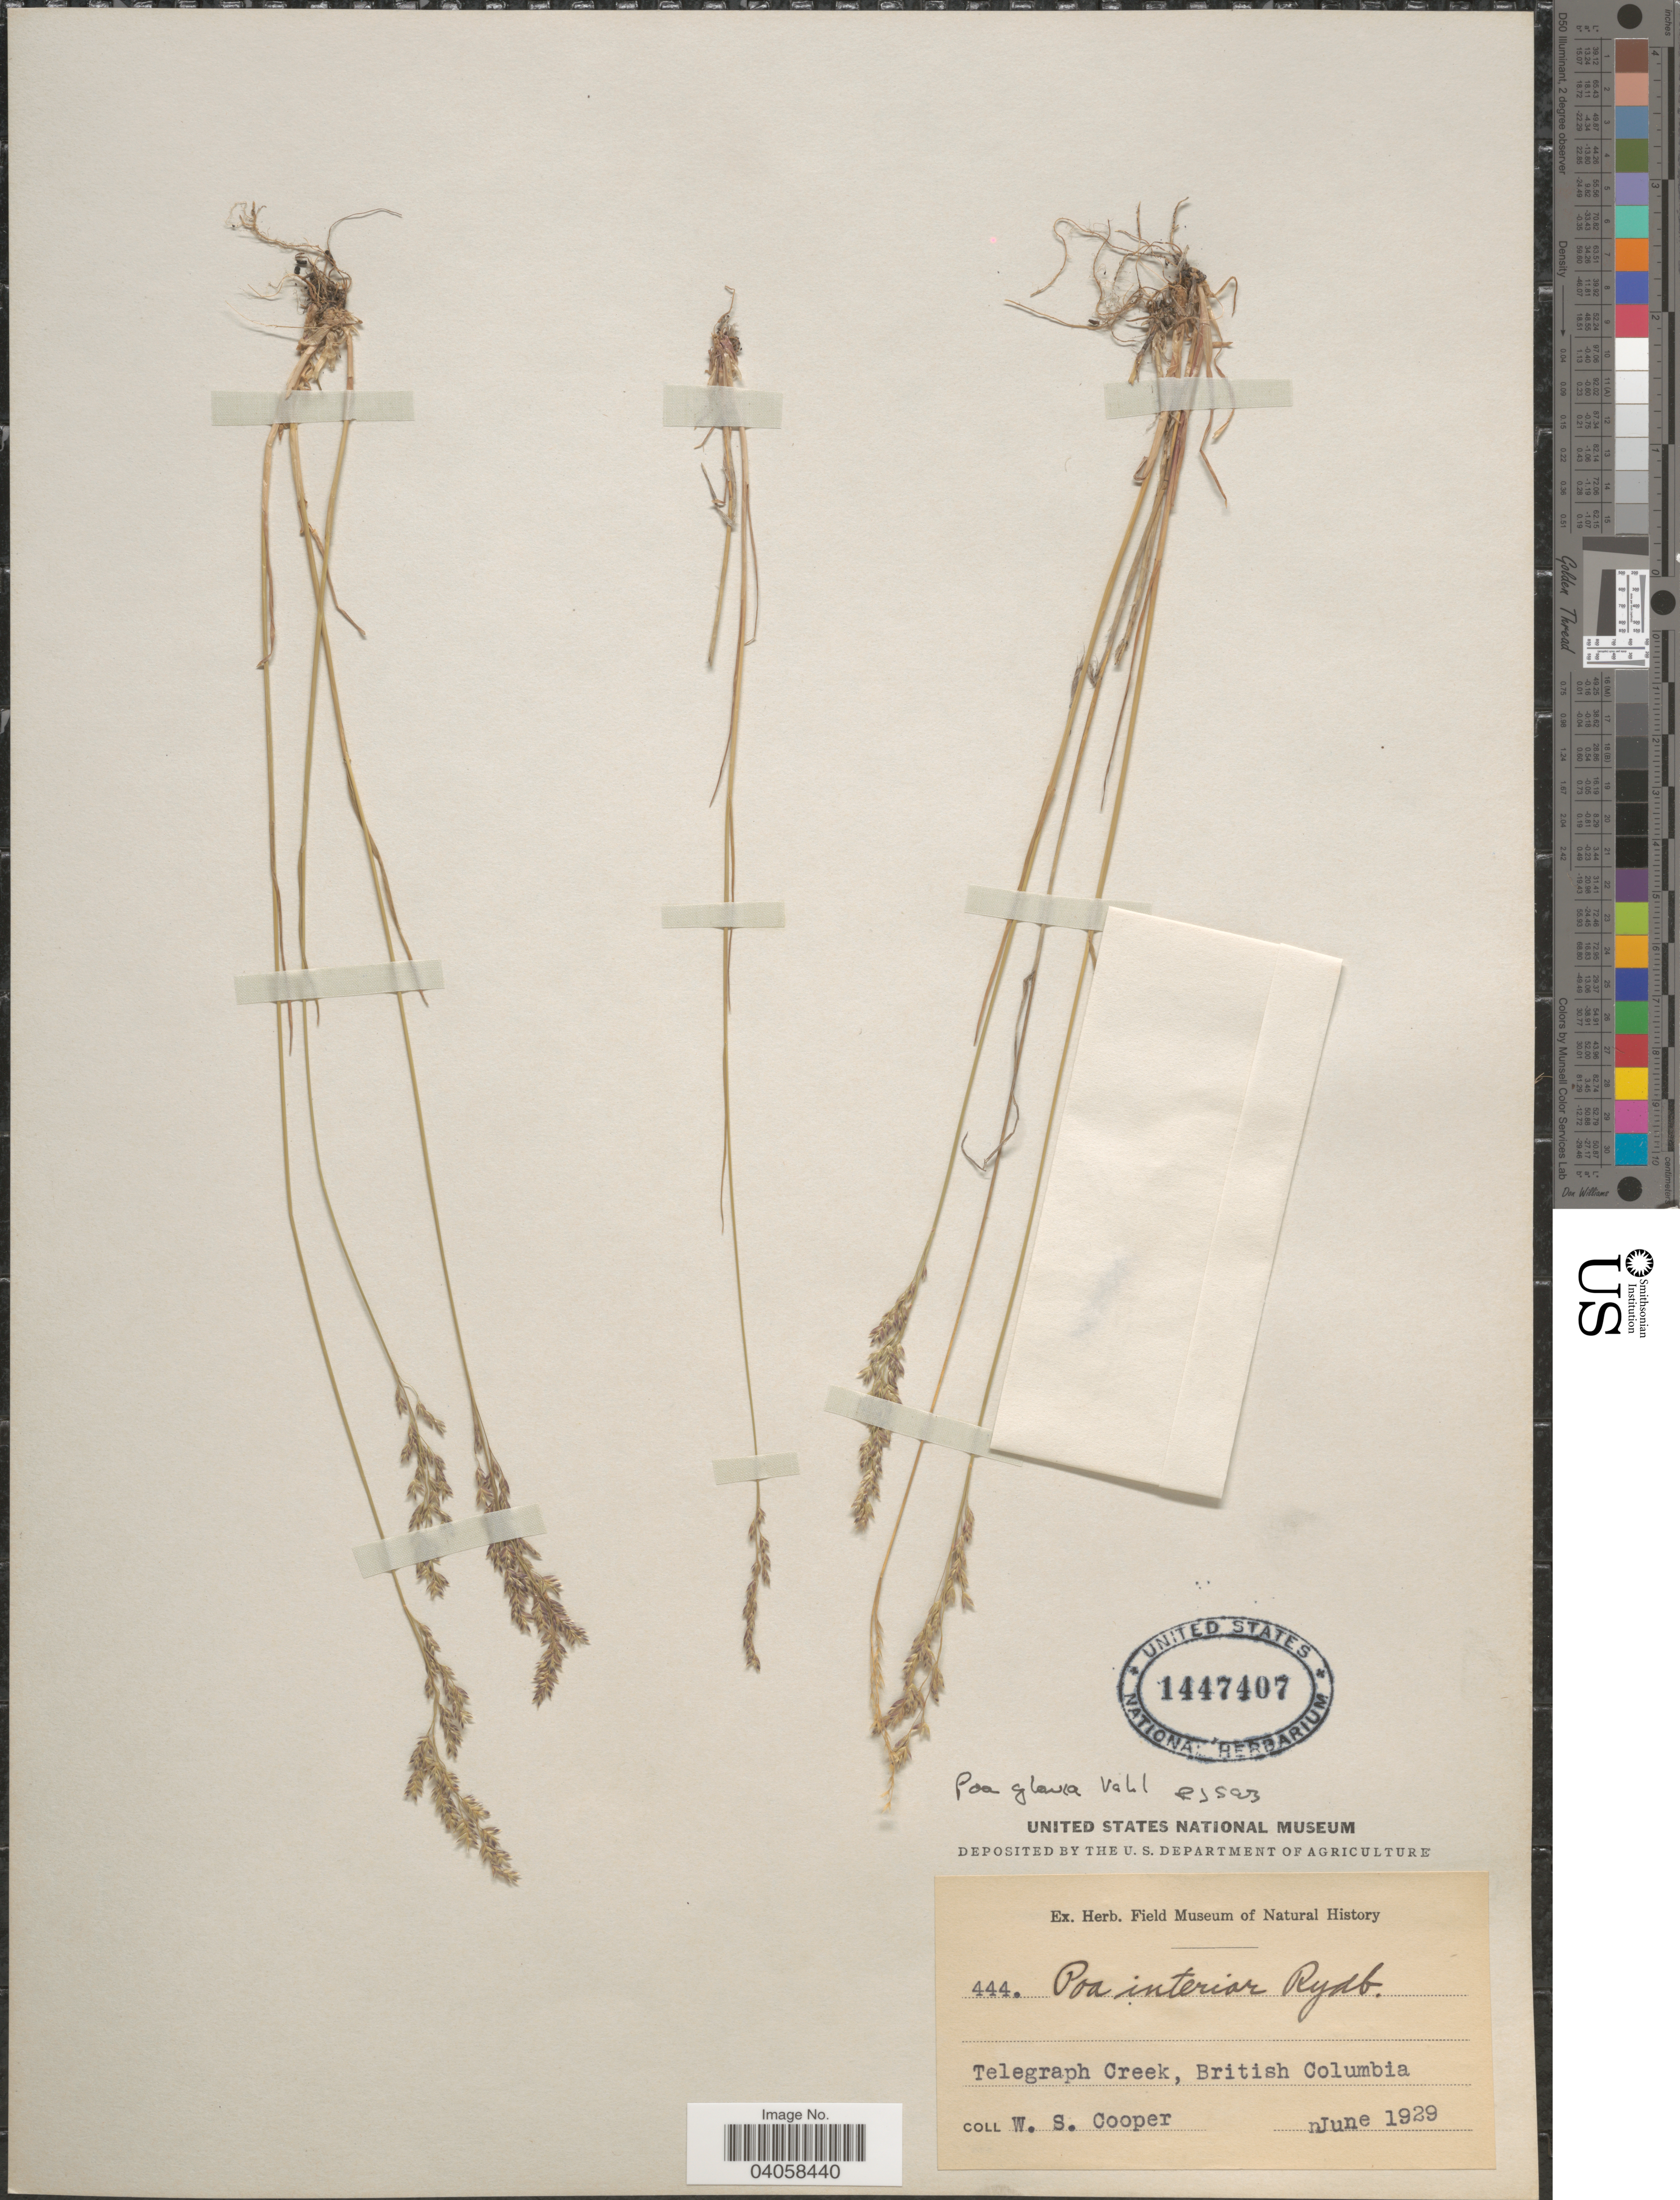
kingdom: Plantae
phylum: Tracheophyta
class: Liliopsida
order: Poales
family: Poaceae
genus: Poa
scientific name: Poa glauca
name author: Vahl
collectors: W. Cooper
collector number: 444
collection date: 1929-06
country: Canada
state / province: British Columbia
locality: Telegraph Creek.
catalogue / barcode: US 1447407